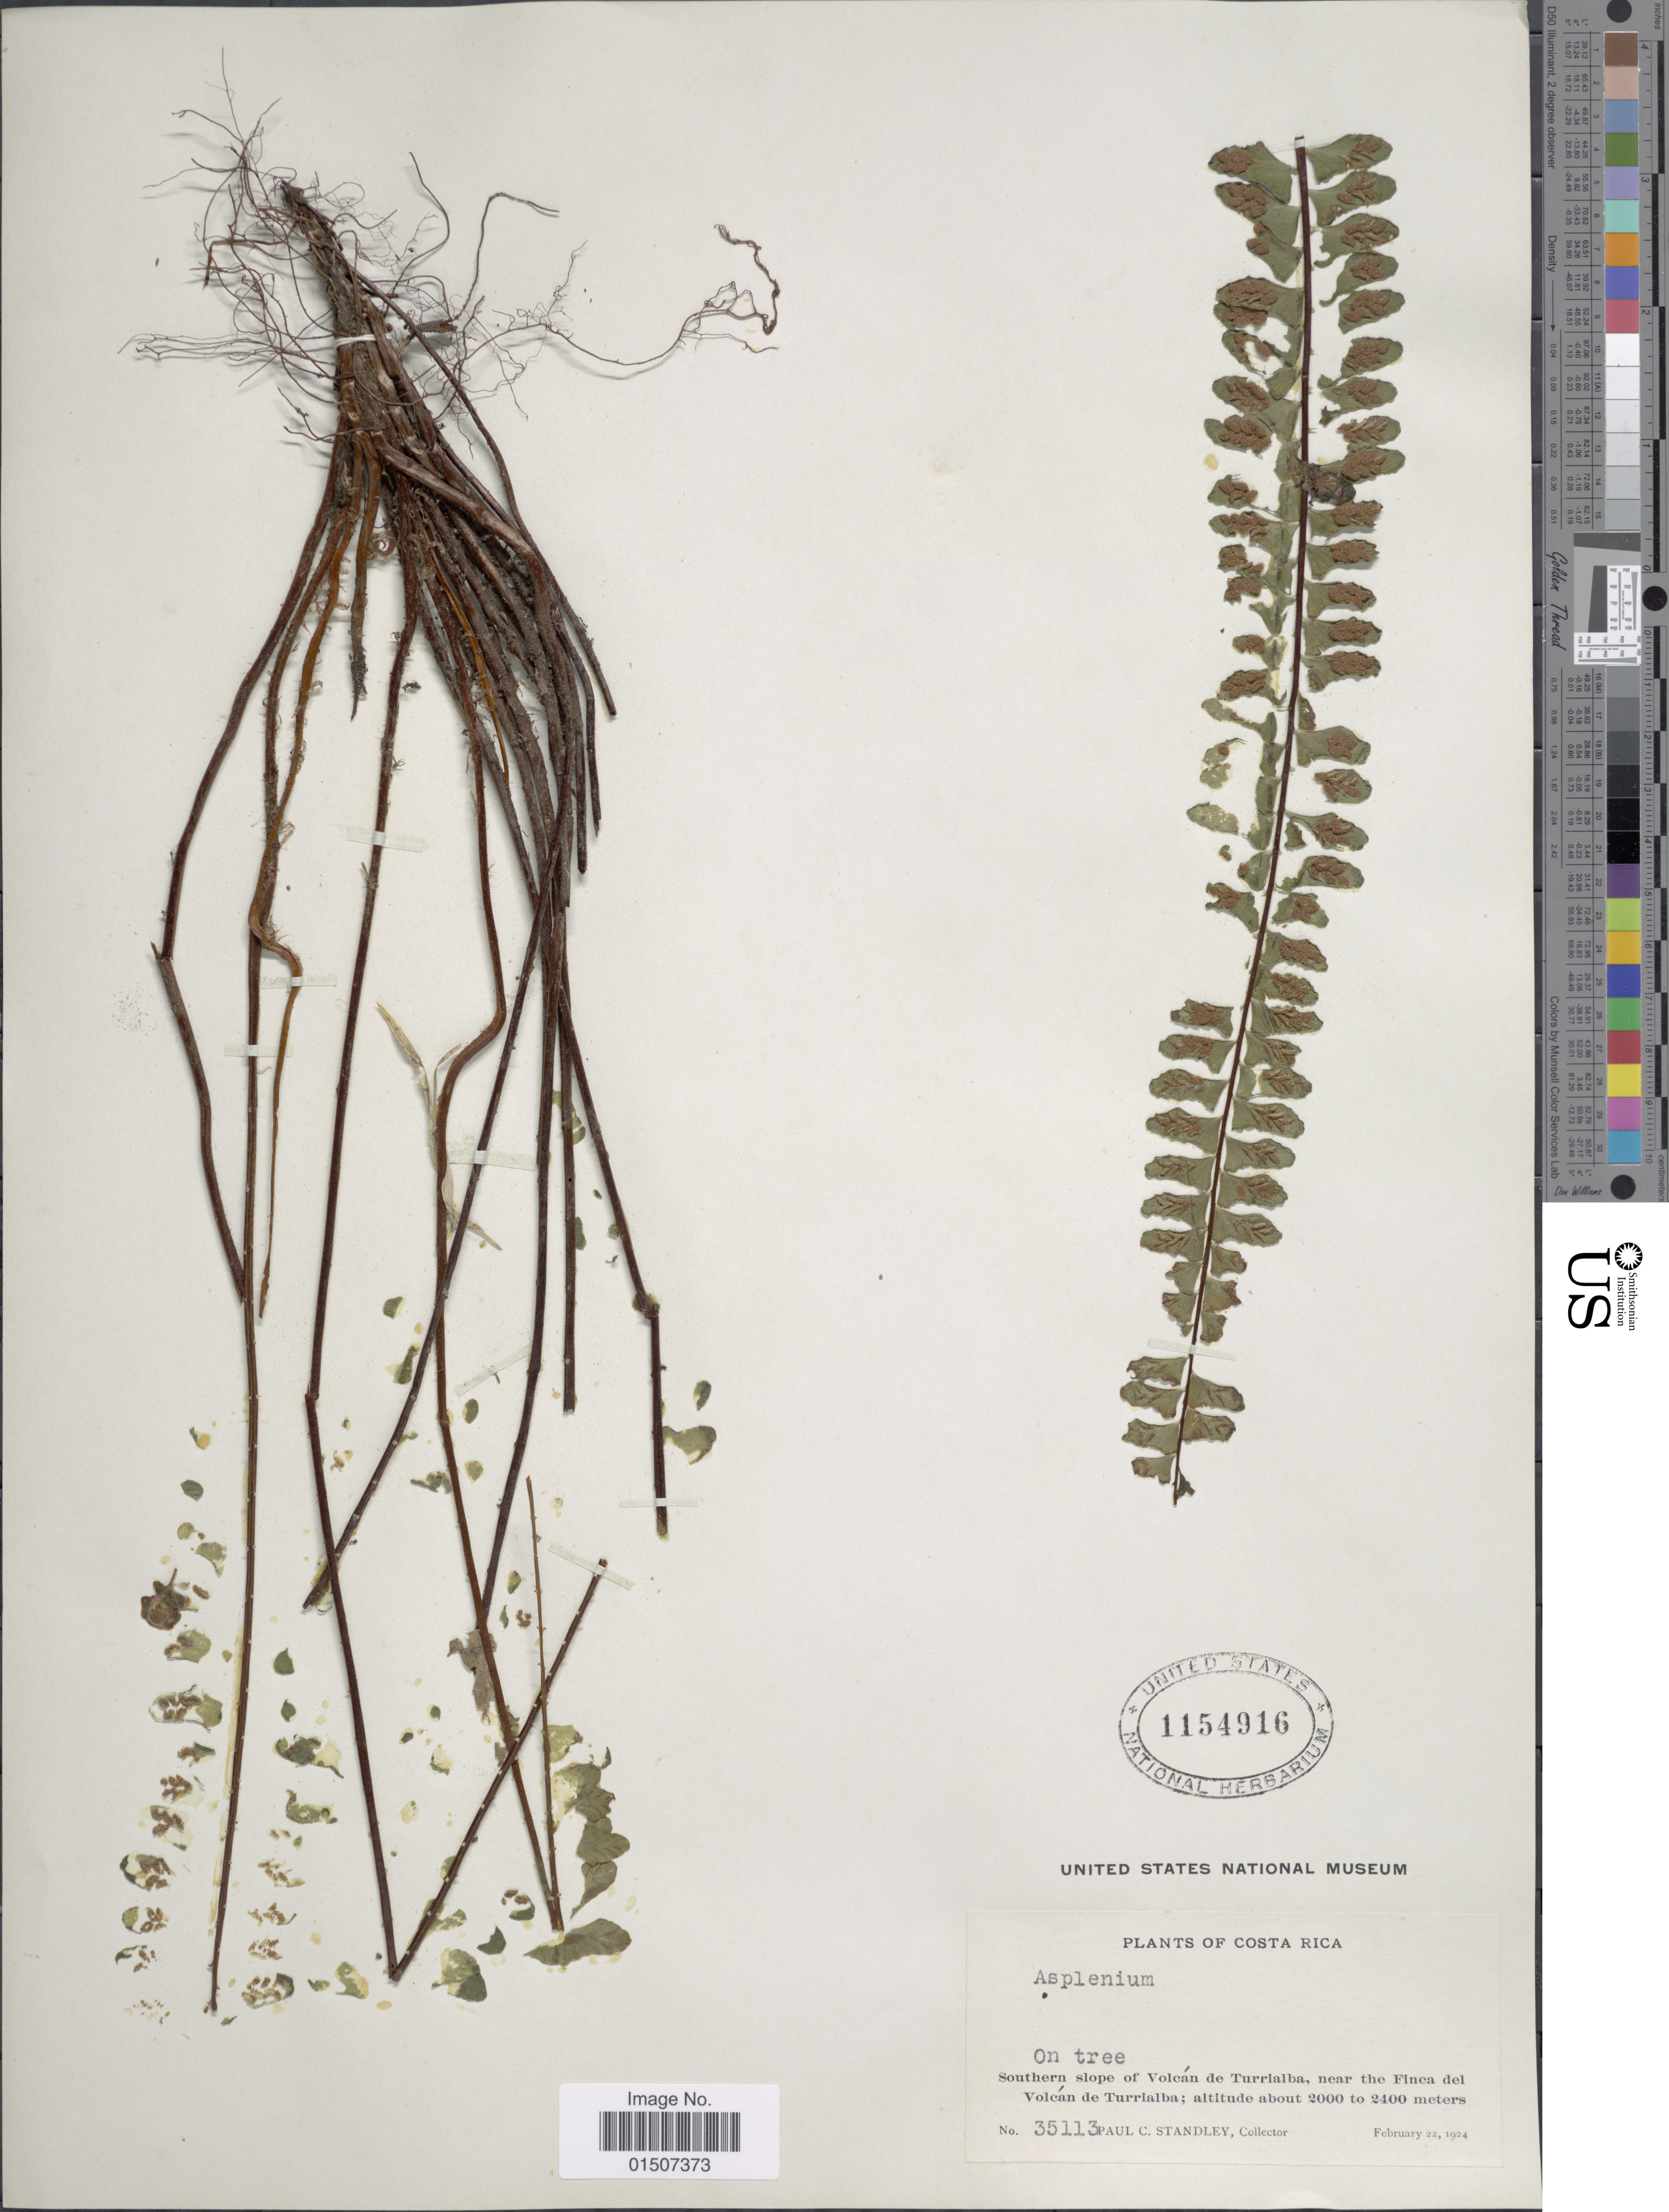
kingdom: Plantae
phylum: Tracheophyta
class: Polypodiopsida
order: Polypodiales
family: Aspleniaceae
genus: Asplenium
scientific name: Asplenium polyphyllum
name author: Bertol.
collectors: P. C. Standley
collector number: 35113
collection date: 1924-02-22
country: Costa Rica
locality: Southern slope of Volcán de Turrialba, near the Finca del Volcán de Turrialba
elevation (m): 2000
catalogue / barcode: US 1154916